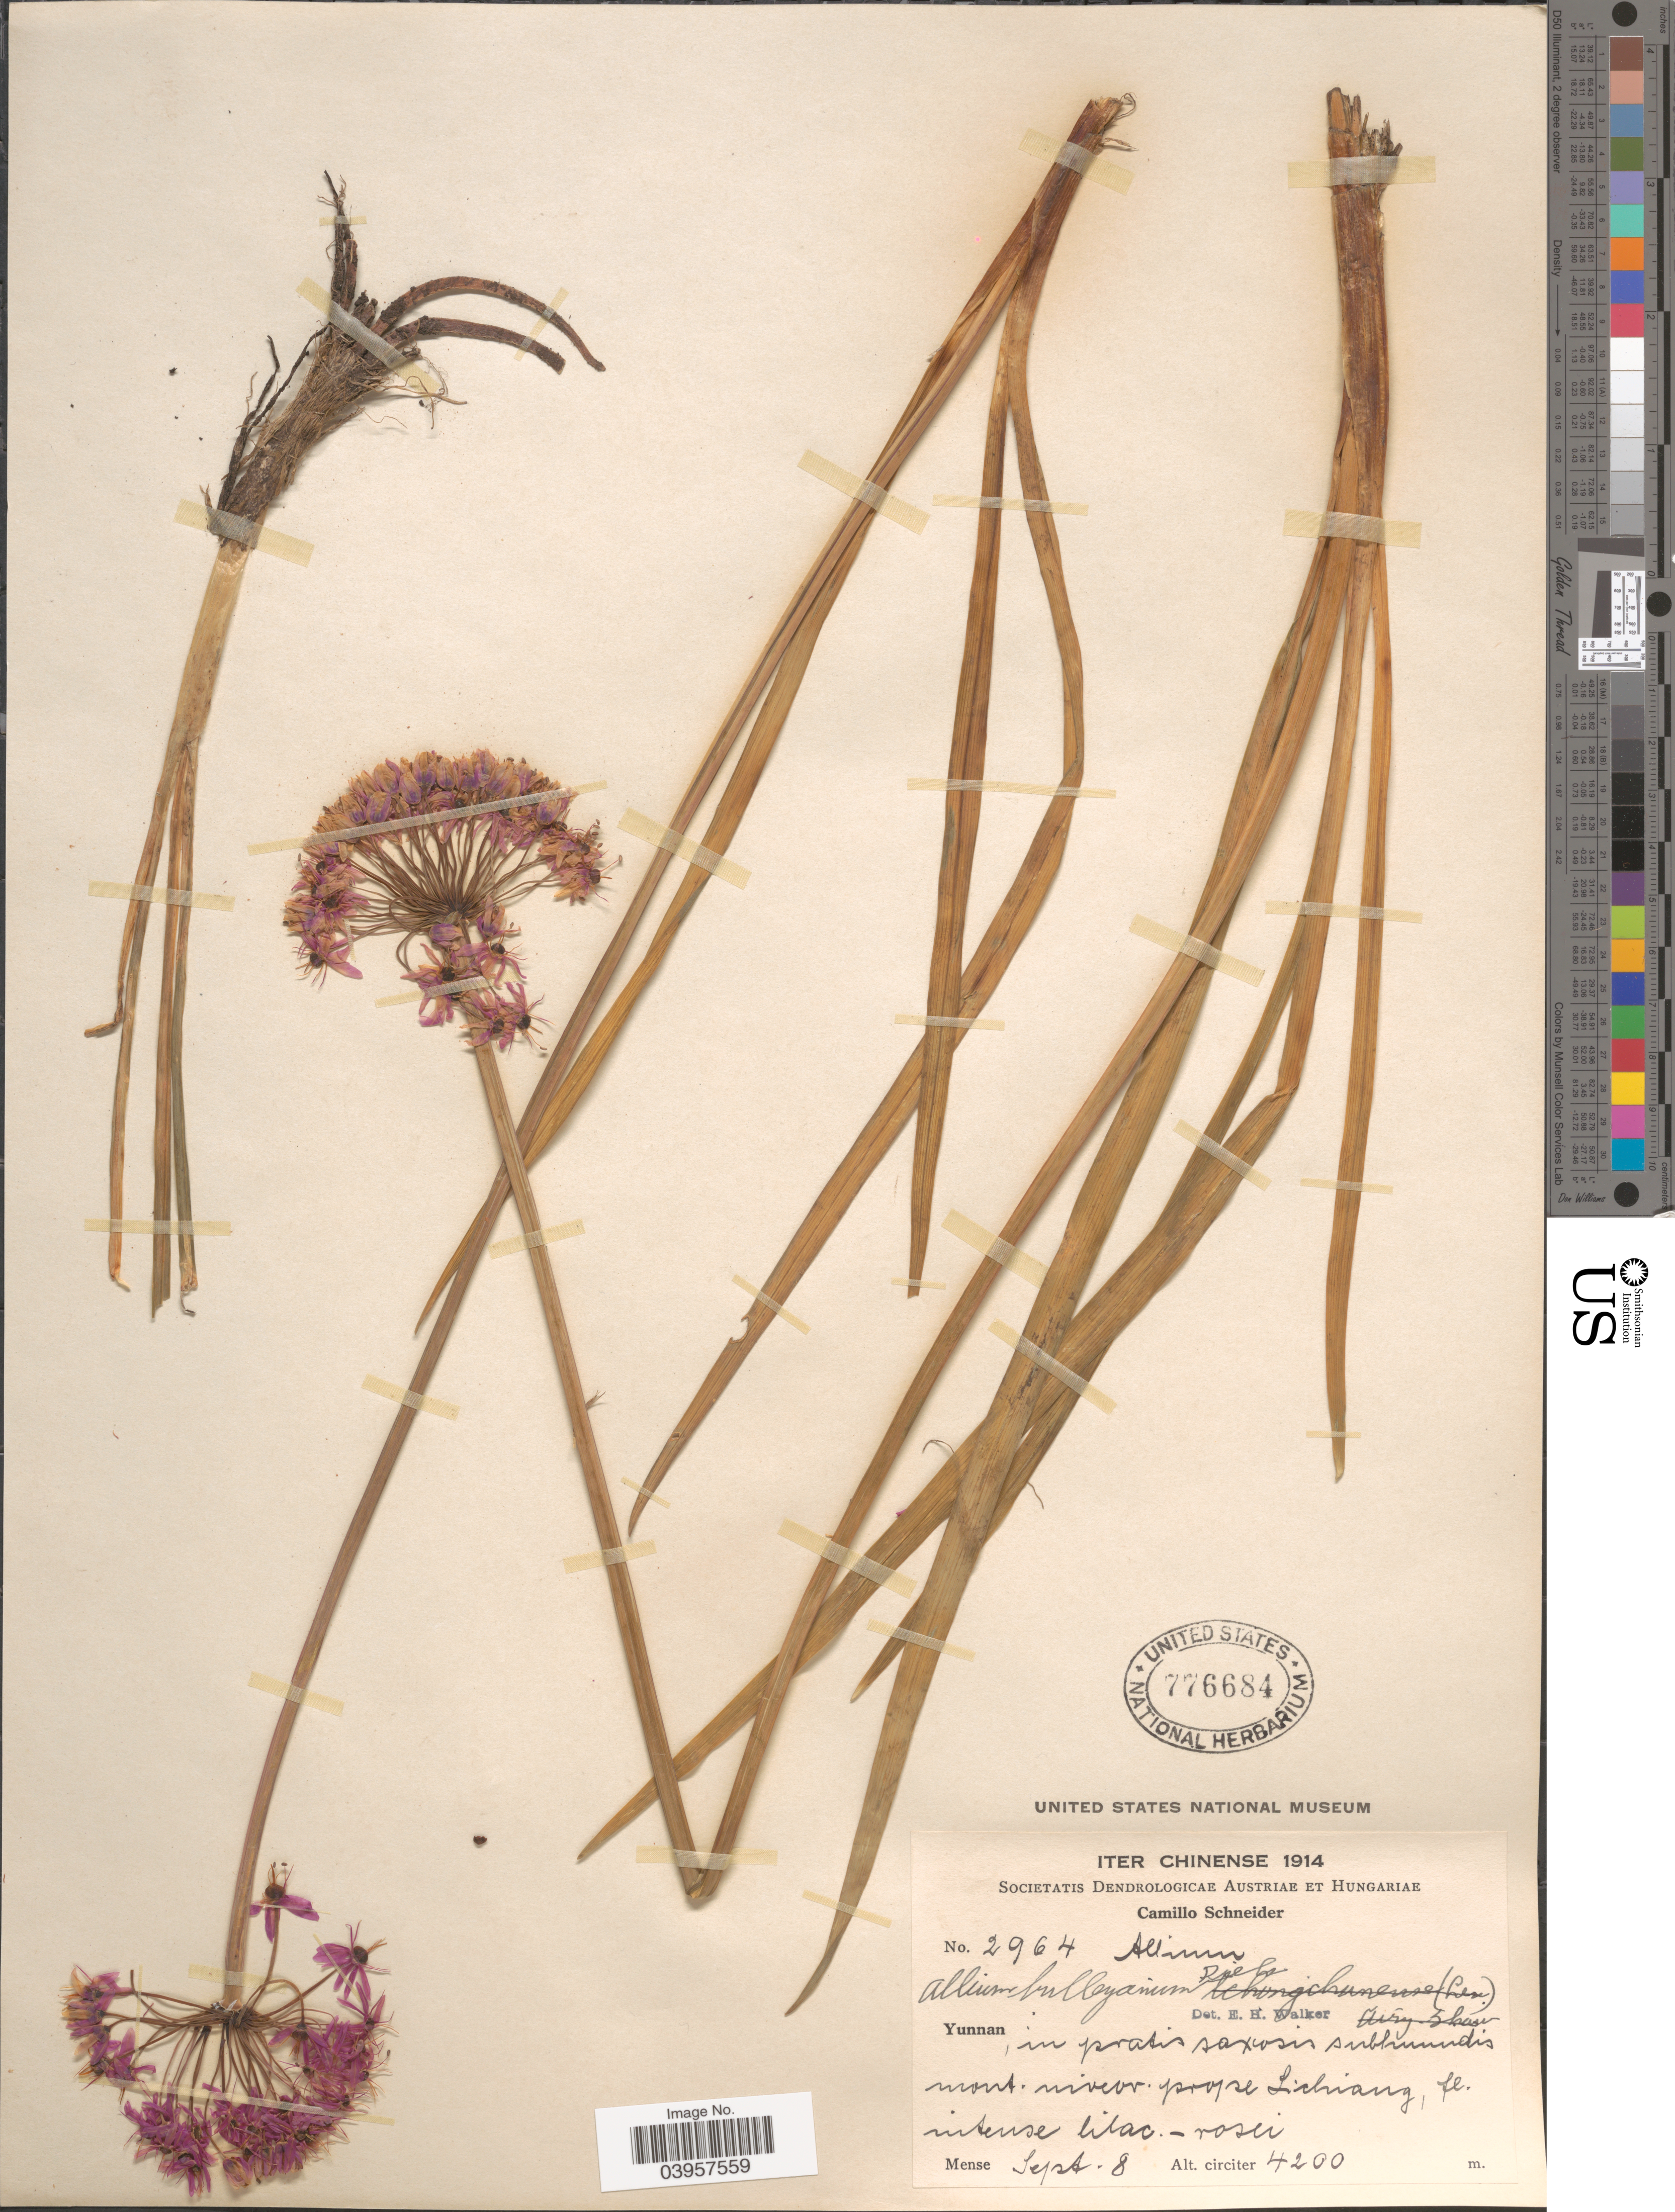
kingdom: Plantae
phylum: Tracheophyta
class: Liliopsida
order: Asparagales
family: Amaryllidaceae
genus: Allium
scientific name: Allium bulleyanum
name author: Diels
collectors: C. K. Schneider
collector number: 2964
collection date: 1914-09-08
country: China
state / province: Yunnan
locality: Iter Chinense. In pratis saxosis subhumidis mont. niveor. prope Lichiang.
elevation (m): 4200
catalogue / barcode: US 776684